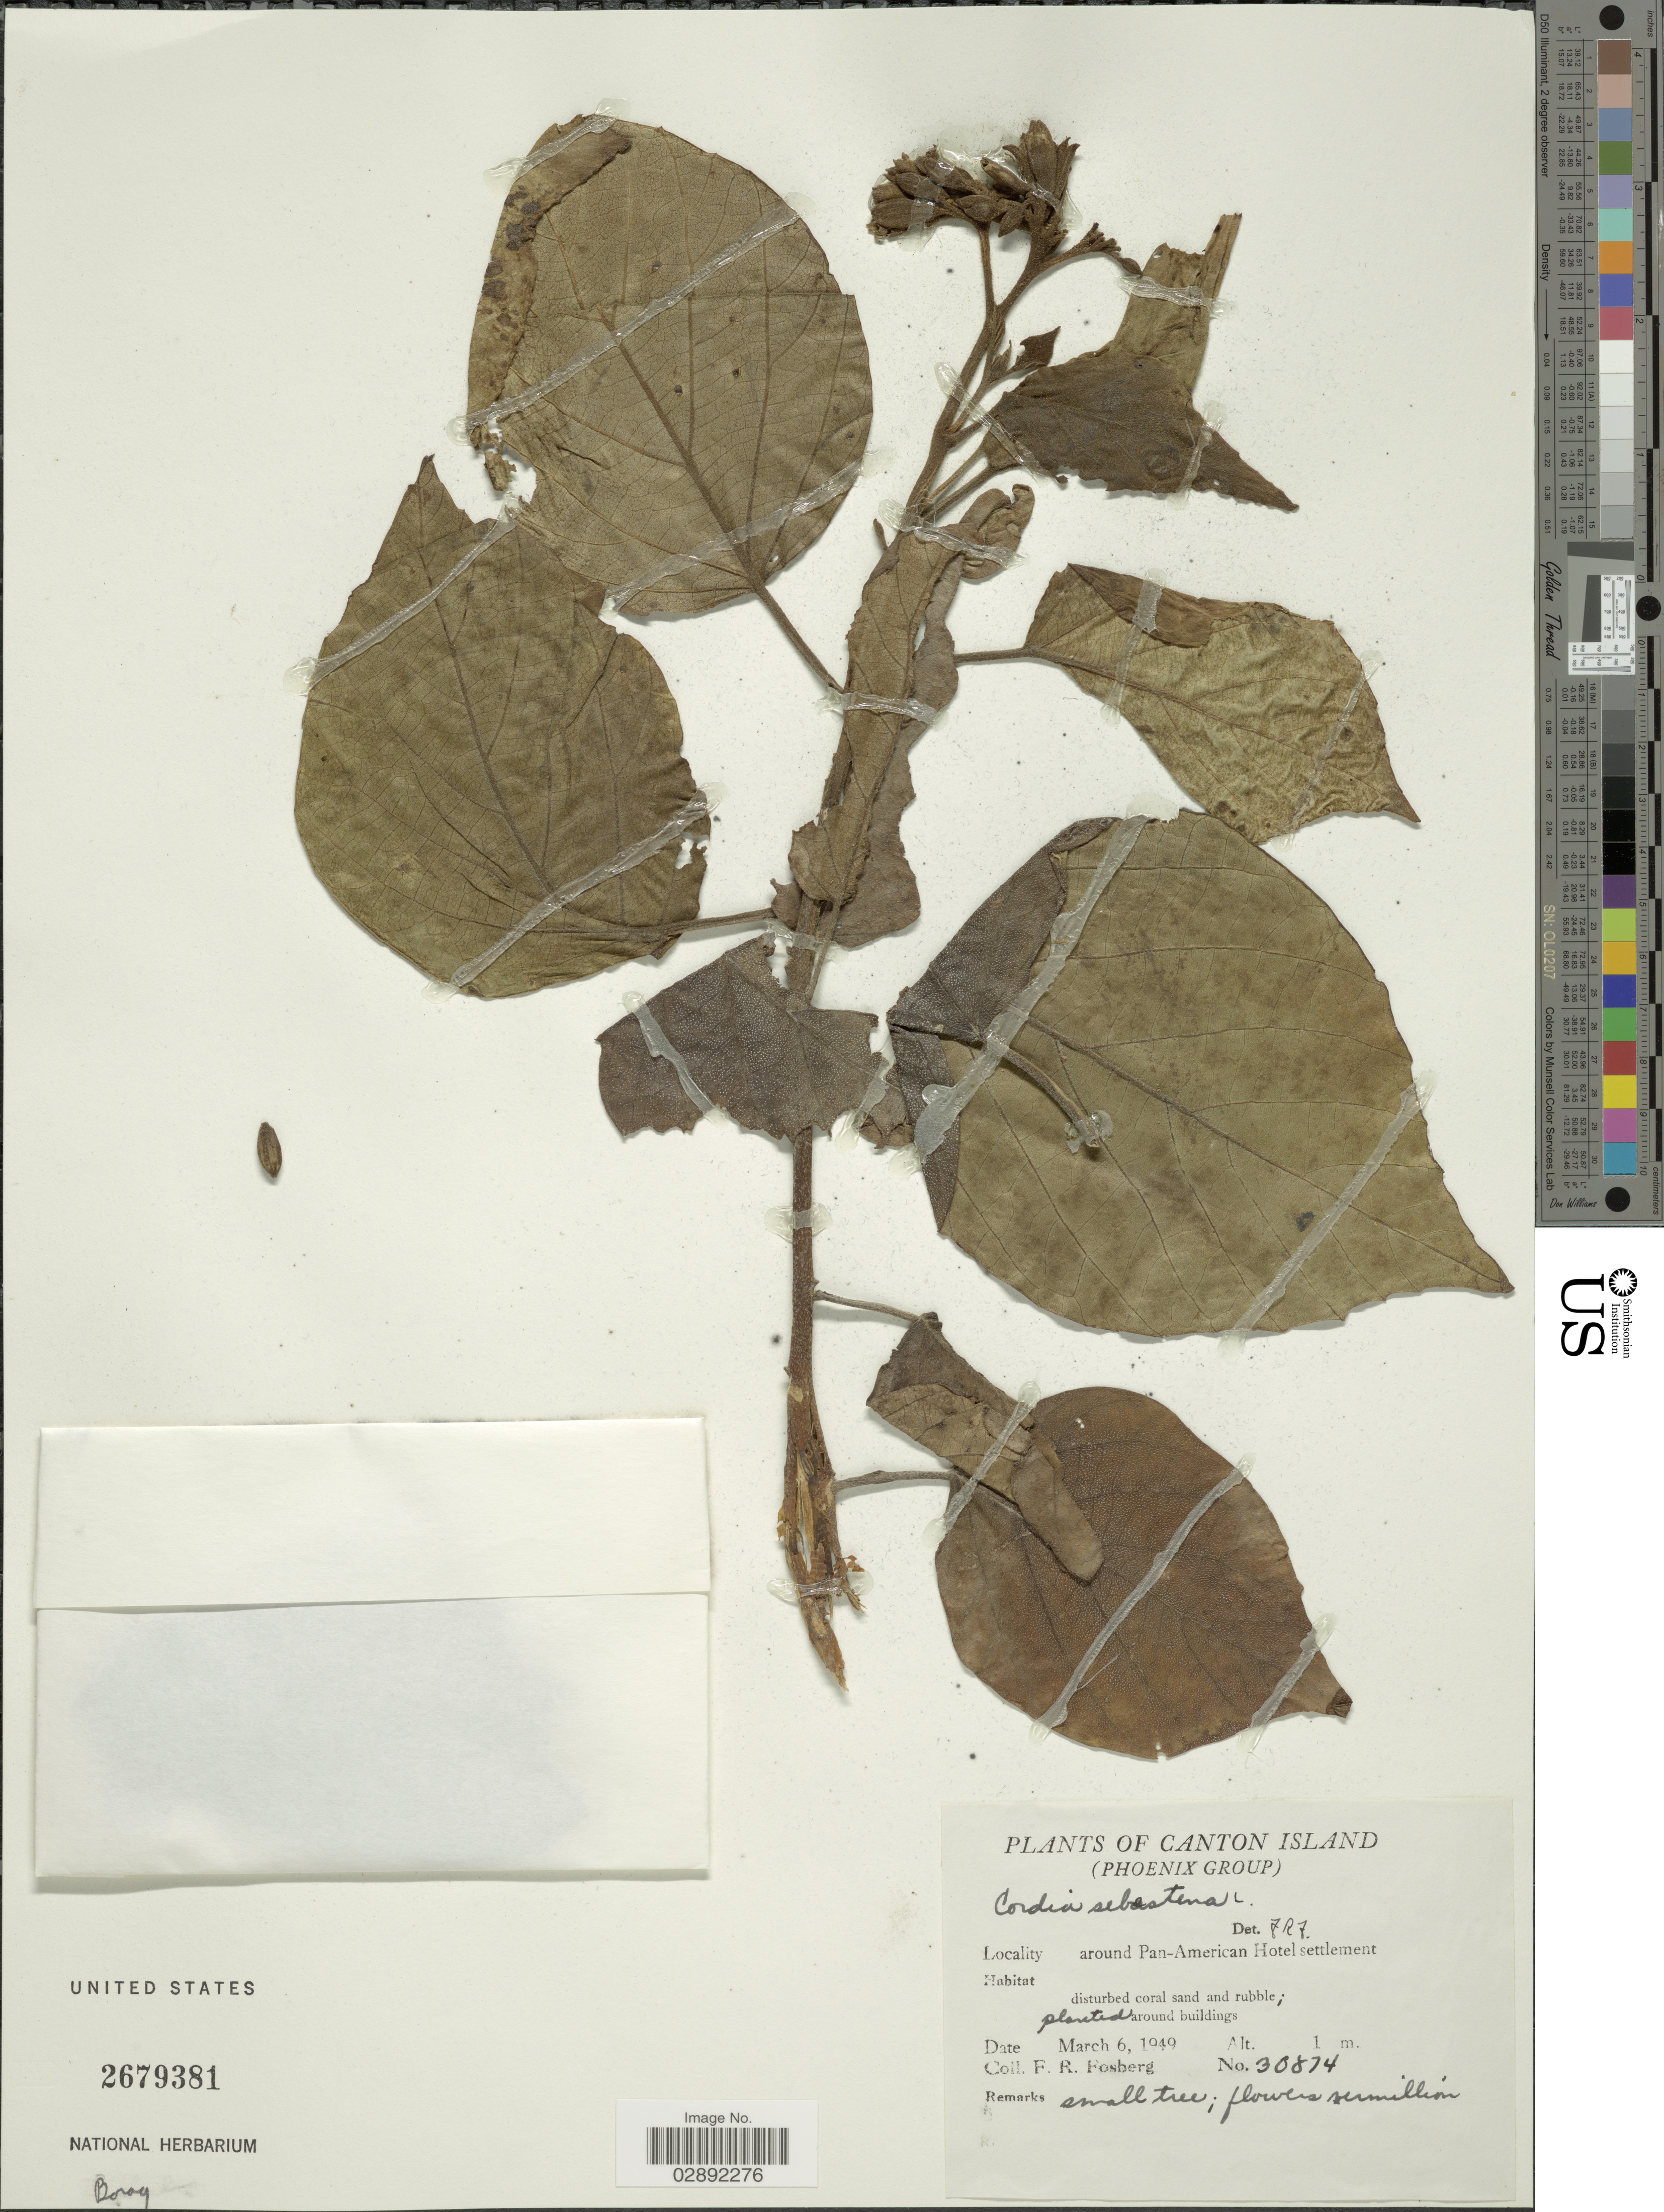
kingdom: Plantae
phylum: Tracheophyta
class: Magnoliopsida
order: Boraginales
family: Cordiaceae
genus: Cordia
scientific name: Cordia sebestena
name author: L.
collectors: F. R. Fosberg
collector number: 30874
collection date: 1949-03-06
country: Kiribati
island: Kanton [Canton] Atoll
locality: Canton Island (Phoenix Group). Around Pan-American Hotel settlement.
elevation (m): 1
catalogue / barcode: US 2679381